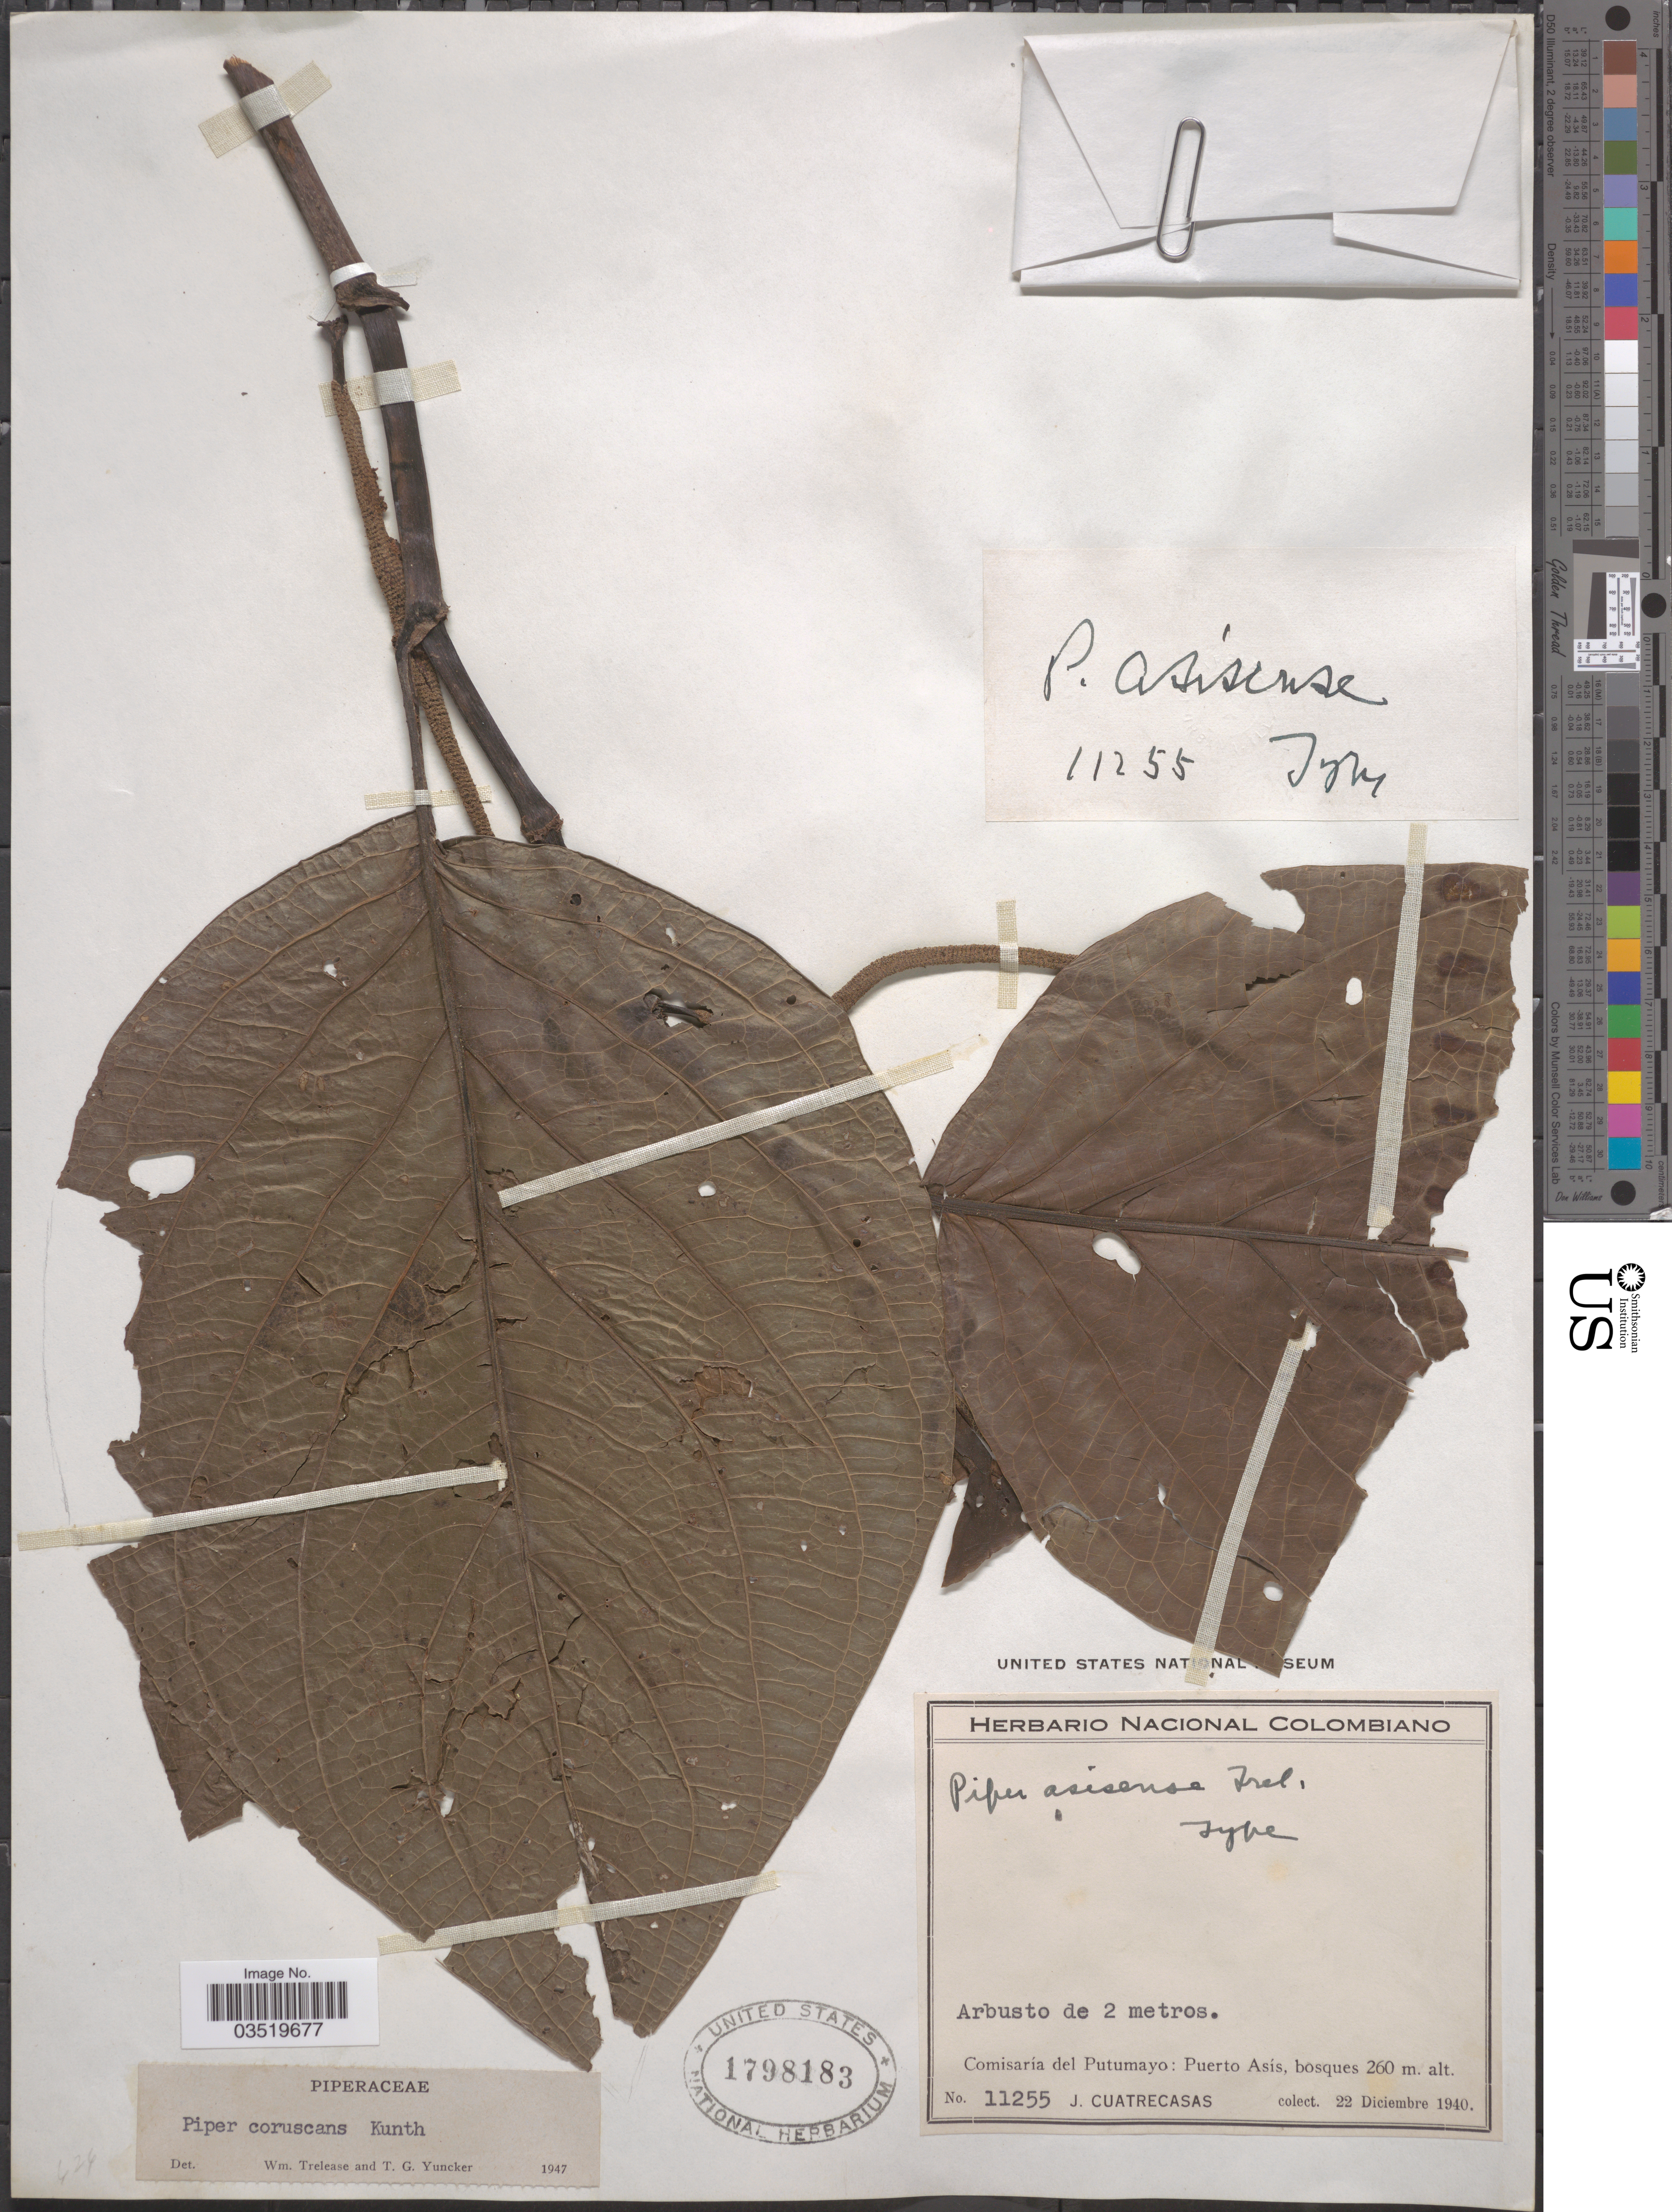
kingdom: Plantae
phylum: Tracheophyta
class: Magnoliopsida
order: Piperales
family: Piperaceae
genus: Piper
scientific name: Piper coruscans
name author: Kunth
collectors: J. Cuatrecasas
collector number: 11255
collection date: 1940-12-22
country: Colombia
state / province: Putumayo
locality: Comisaría del Putumayo: Puerto Asís.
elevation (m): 260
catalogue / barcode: US 1798183